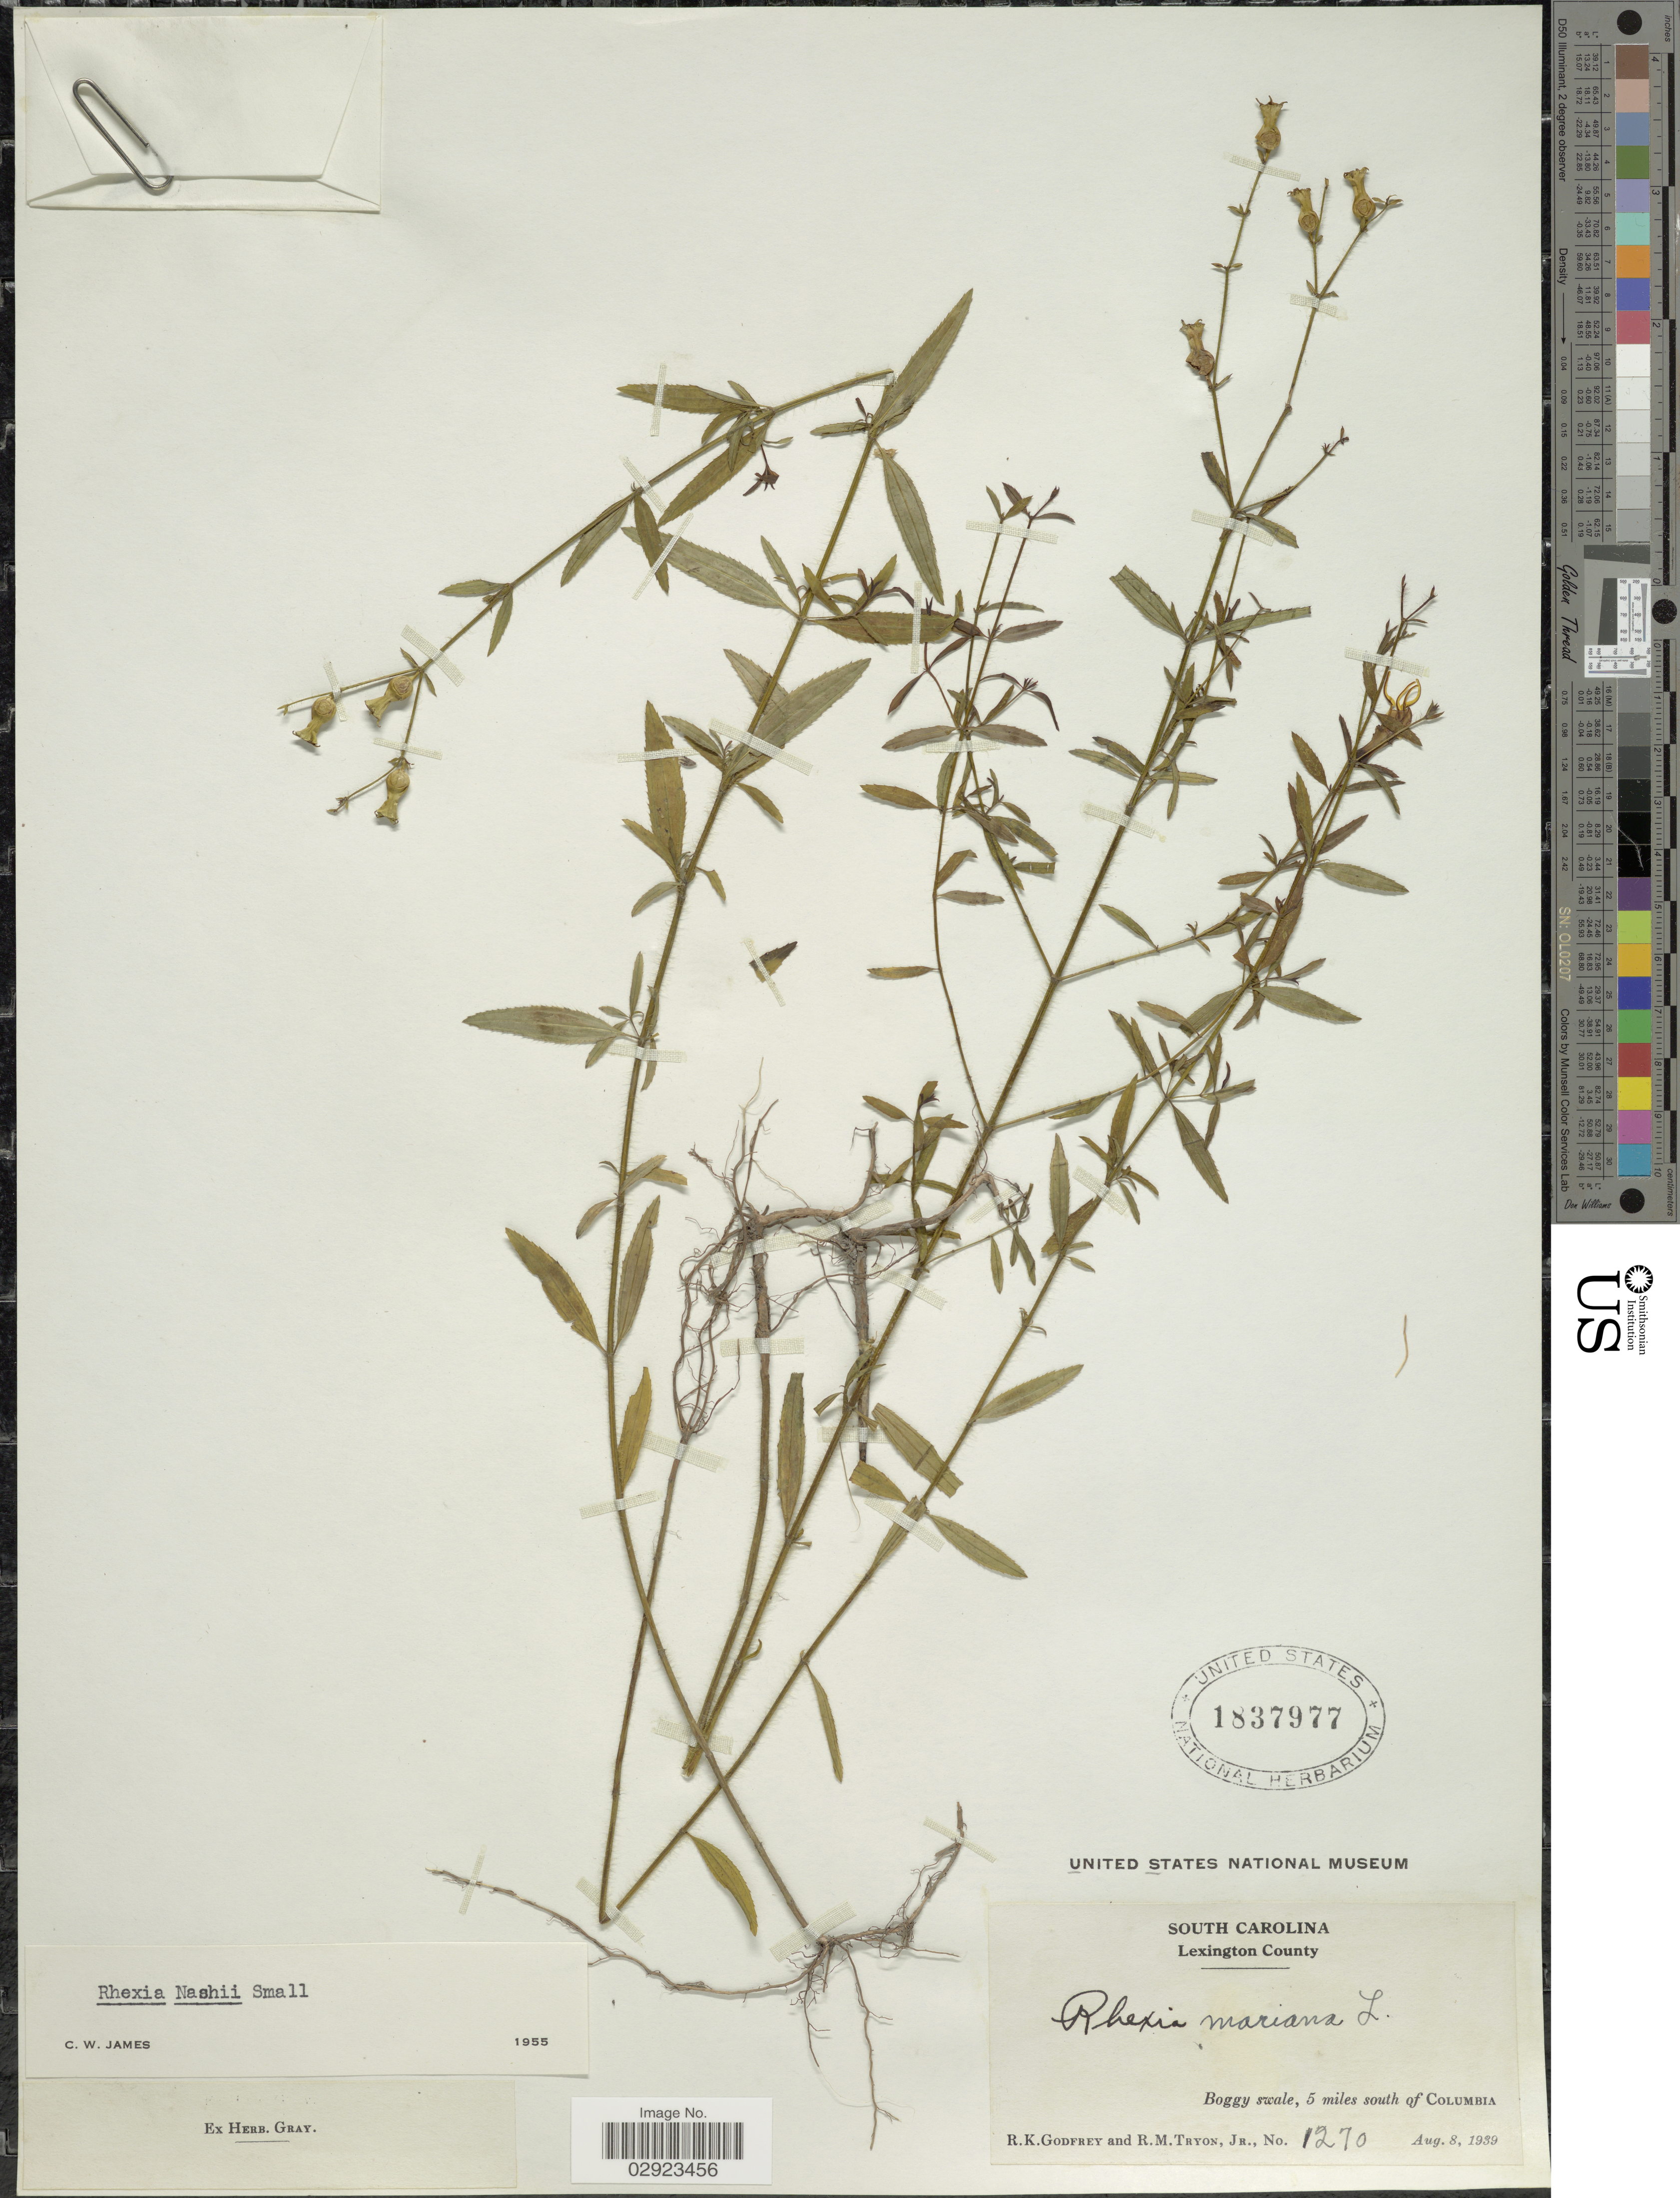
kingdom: Plantae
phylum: Tracheophyta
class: Magnoliopsida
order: Myrtales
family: Melastomataceae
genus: Rhexia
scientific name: Rhexia nashii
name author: Small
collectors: R. K. Godfrey & R. Tryon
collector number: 1270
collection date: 1939-08-08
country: United States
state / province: South Carolina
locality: Lexington County, 5 miles south of Columbia.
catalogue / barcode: US 1837977